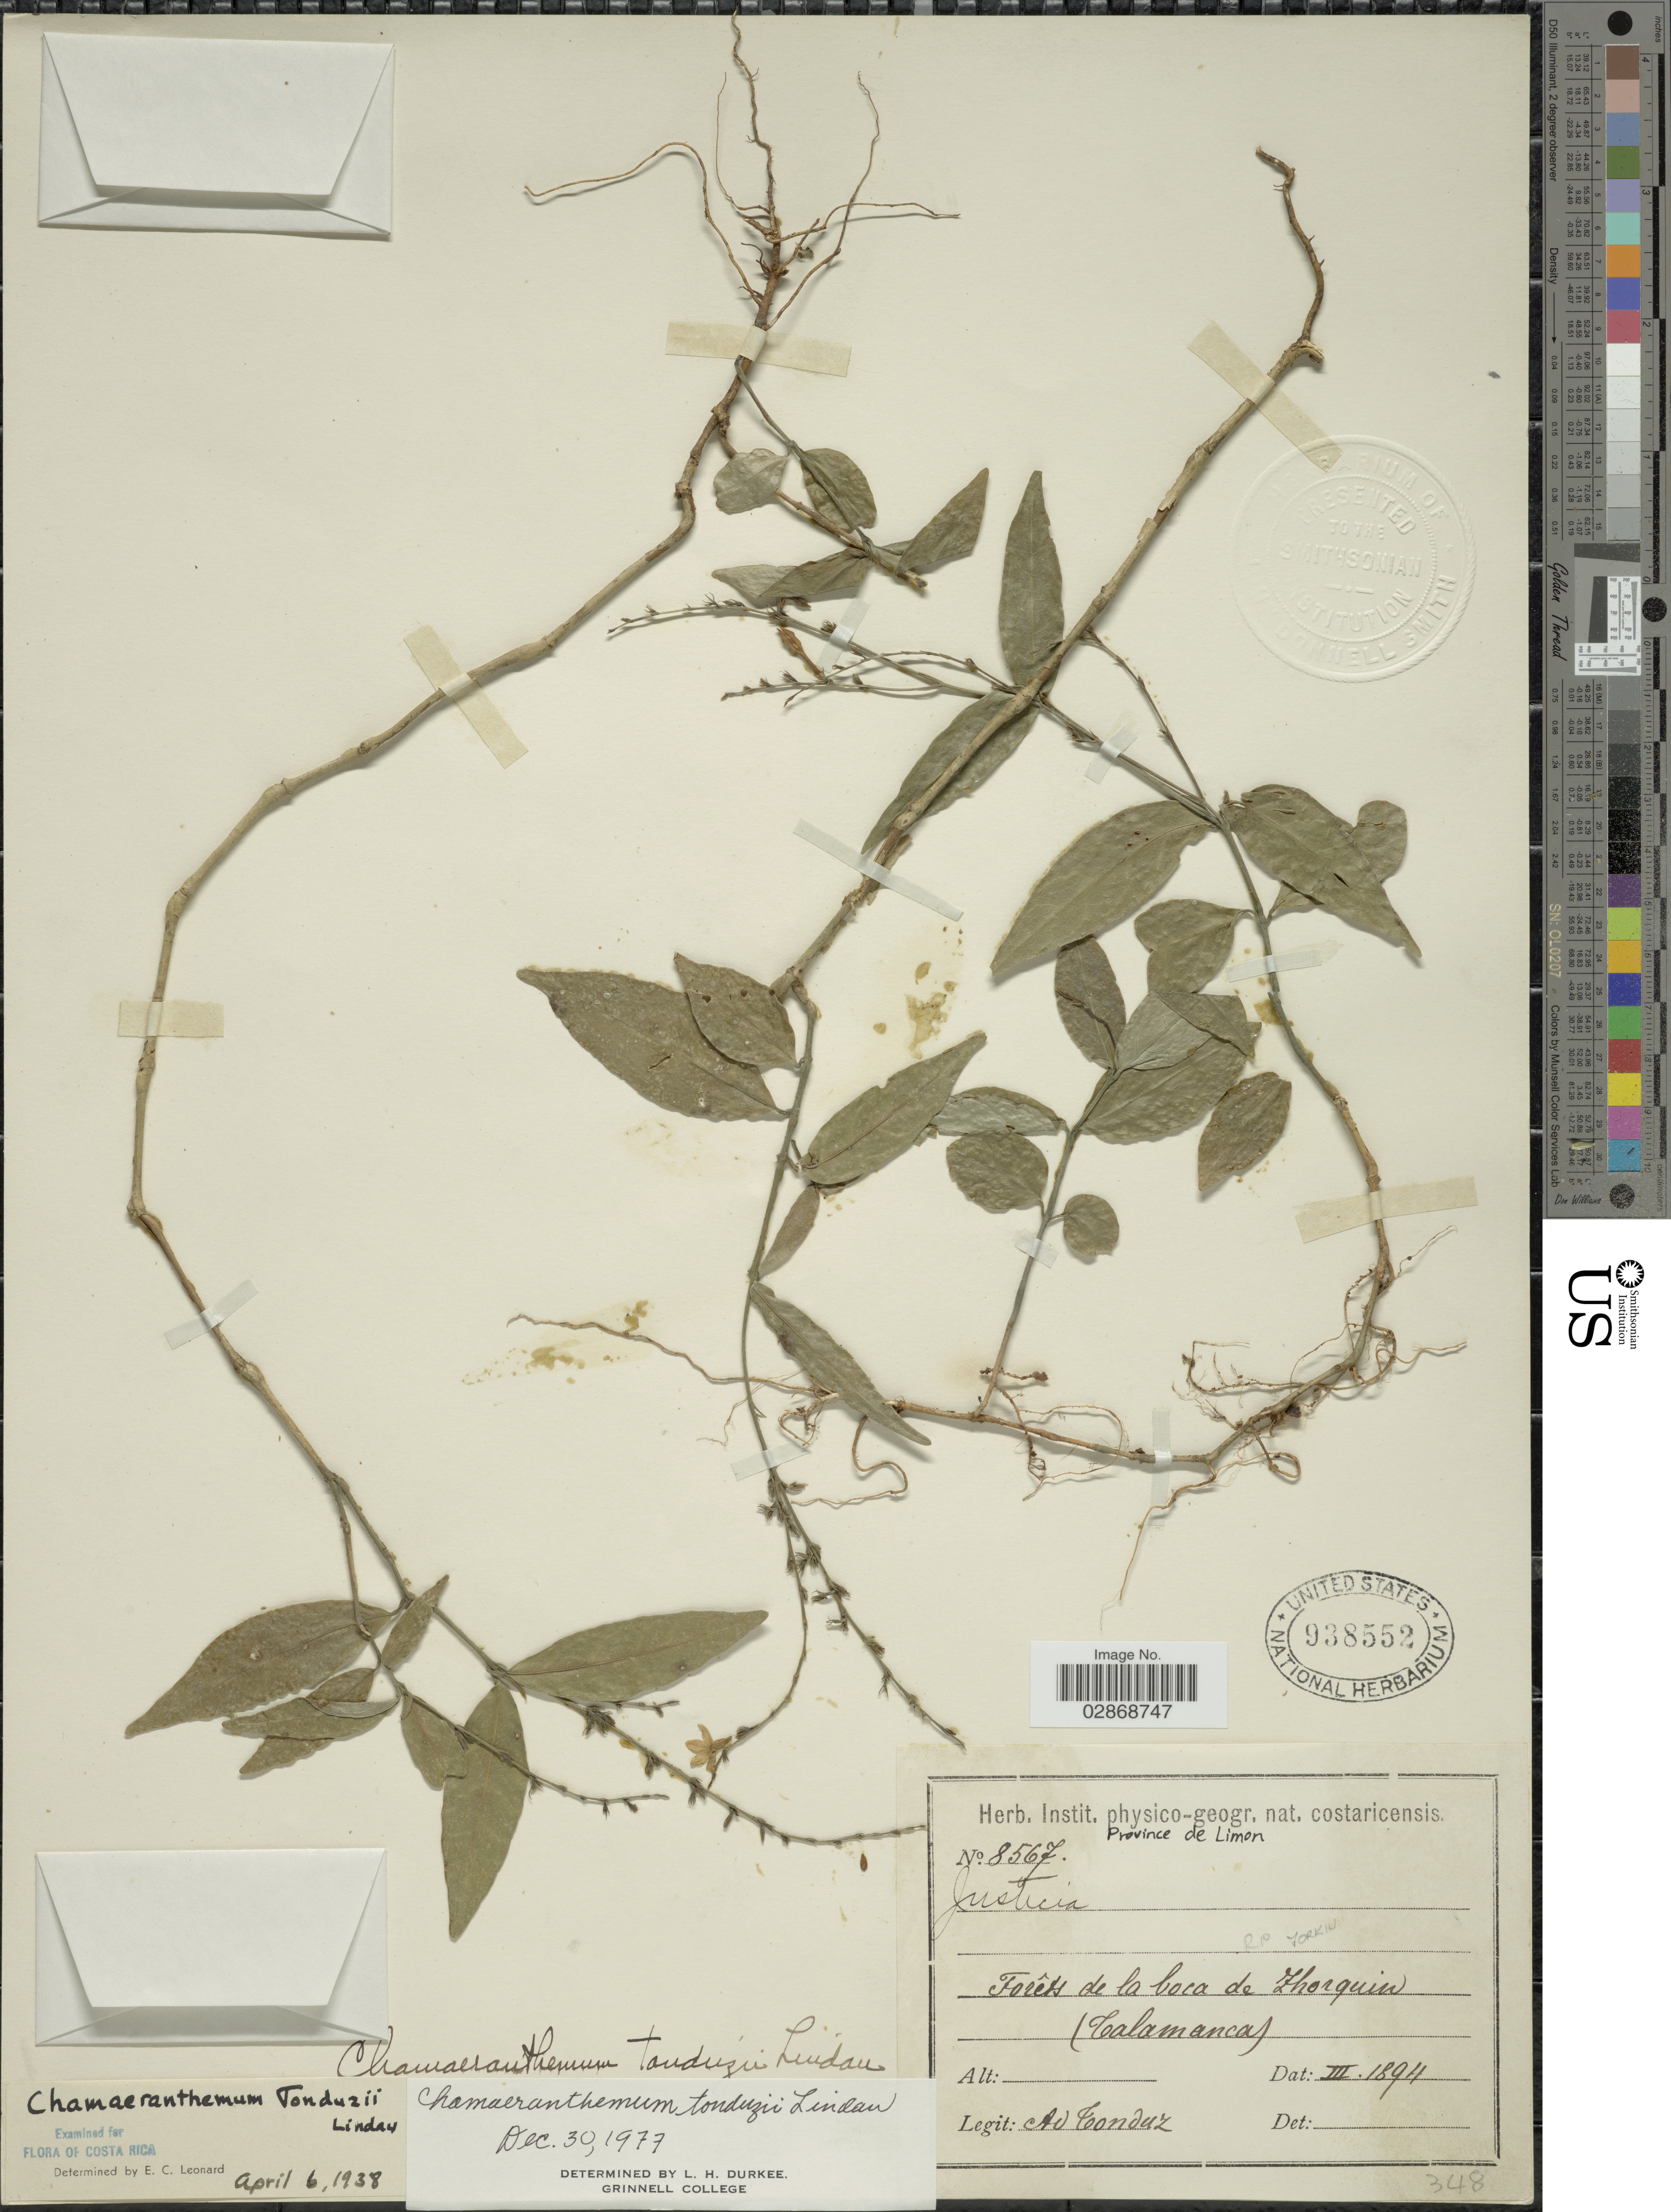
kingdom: Plantae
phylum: Tracheophyta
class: Magnoliopsida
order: Lamiales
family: Acanthaceae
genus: Chamaeranthemum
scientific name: Chamaeranthemum tonduzii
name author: Lindau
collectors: A. Tonduz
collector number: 8567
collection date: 1894-03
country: Costa Rica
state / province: Limón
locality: Forêts de la boca de Zhorquin (Talamanca).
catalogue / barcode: US 938552